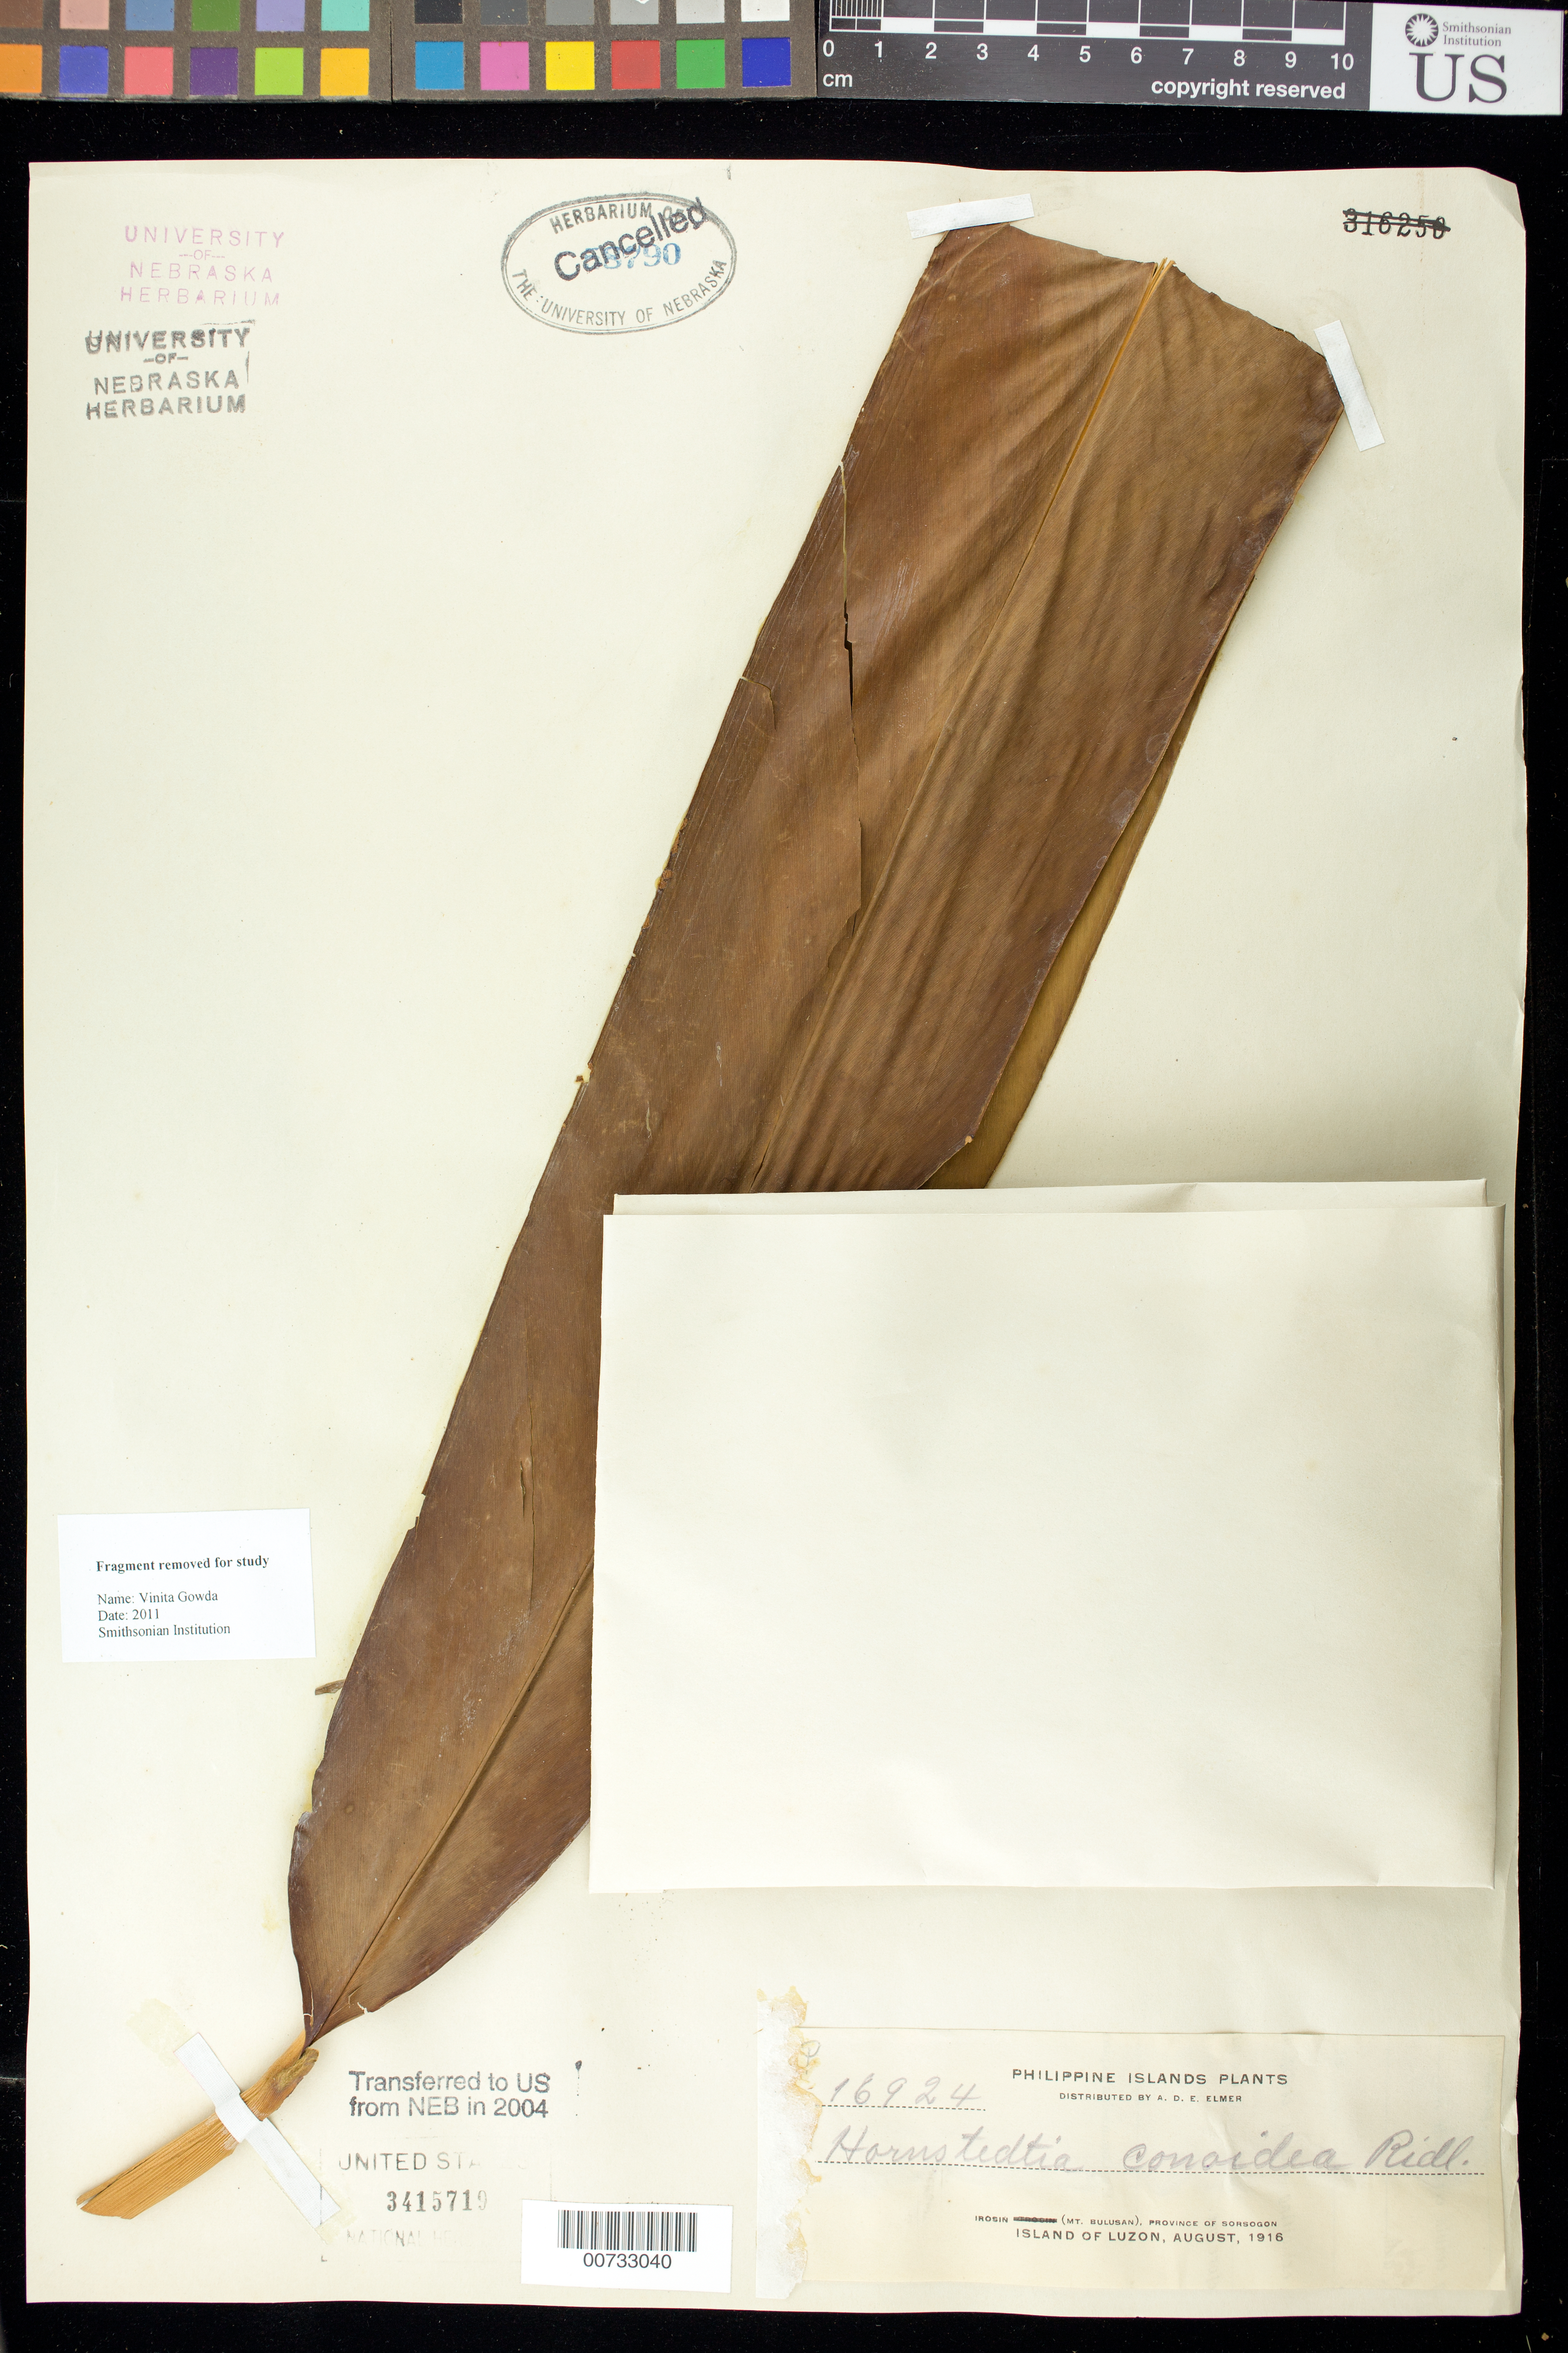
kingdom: Plantae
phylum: Tracheophyta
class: Liliopsida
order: Zingiberales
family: Zingiberaceae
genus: Hornstedtia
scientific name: Hornstedtia conoidea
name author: Ridl.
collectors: A. D. E. Elmer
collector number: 16924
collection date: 1916-08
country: Philippines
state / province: Bicol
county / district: Sorsogon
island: Luzon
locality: Irosin (Mt. Bulusan)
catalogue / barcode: US 3415719